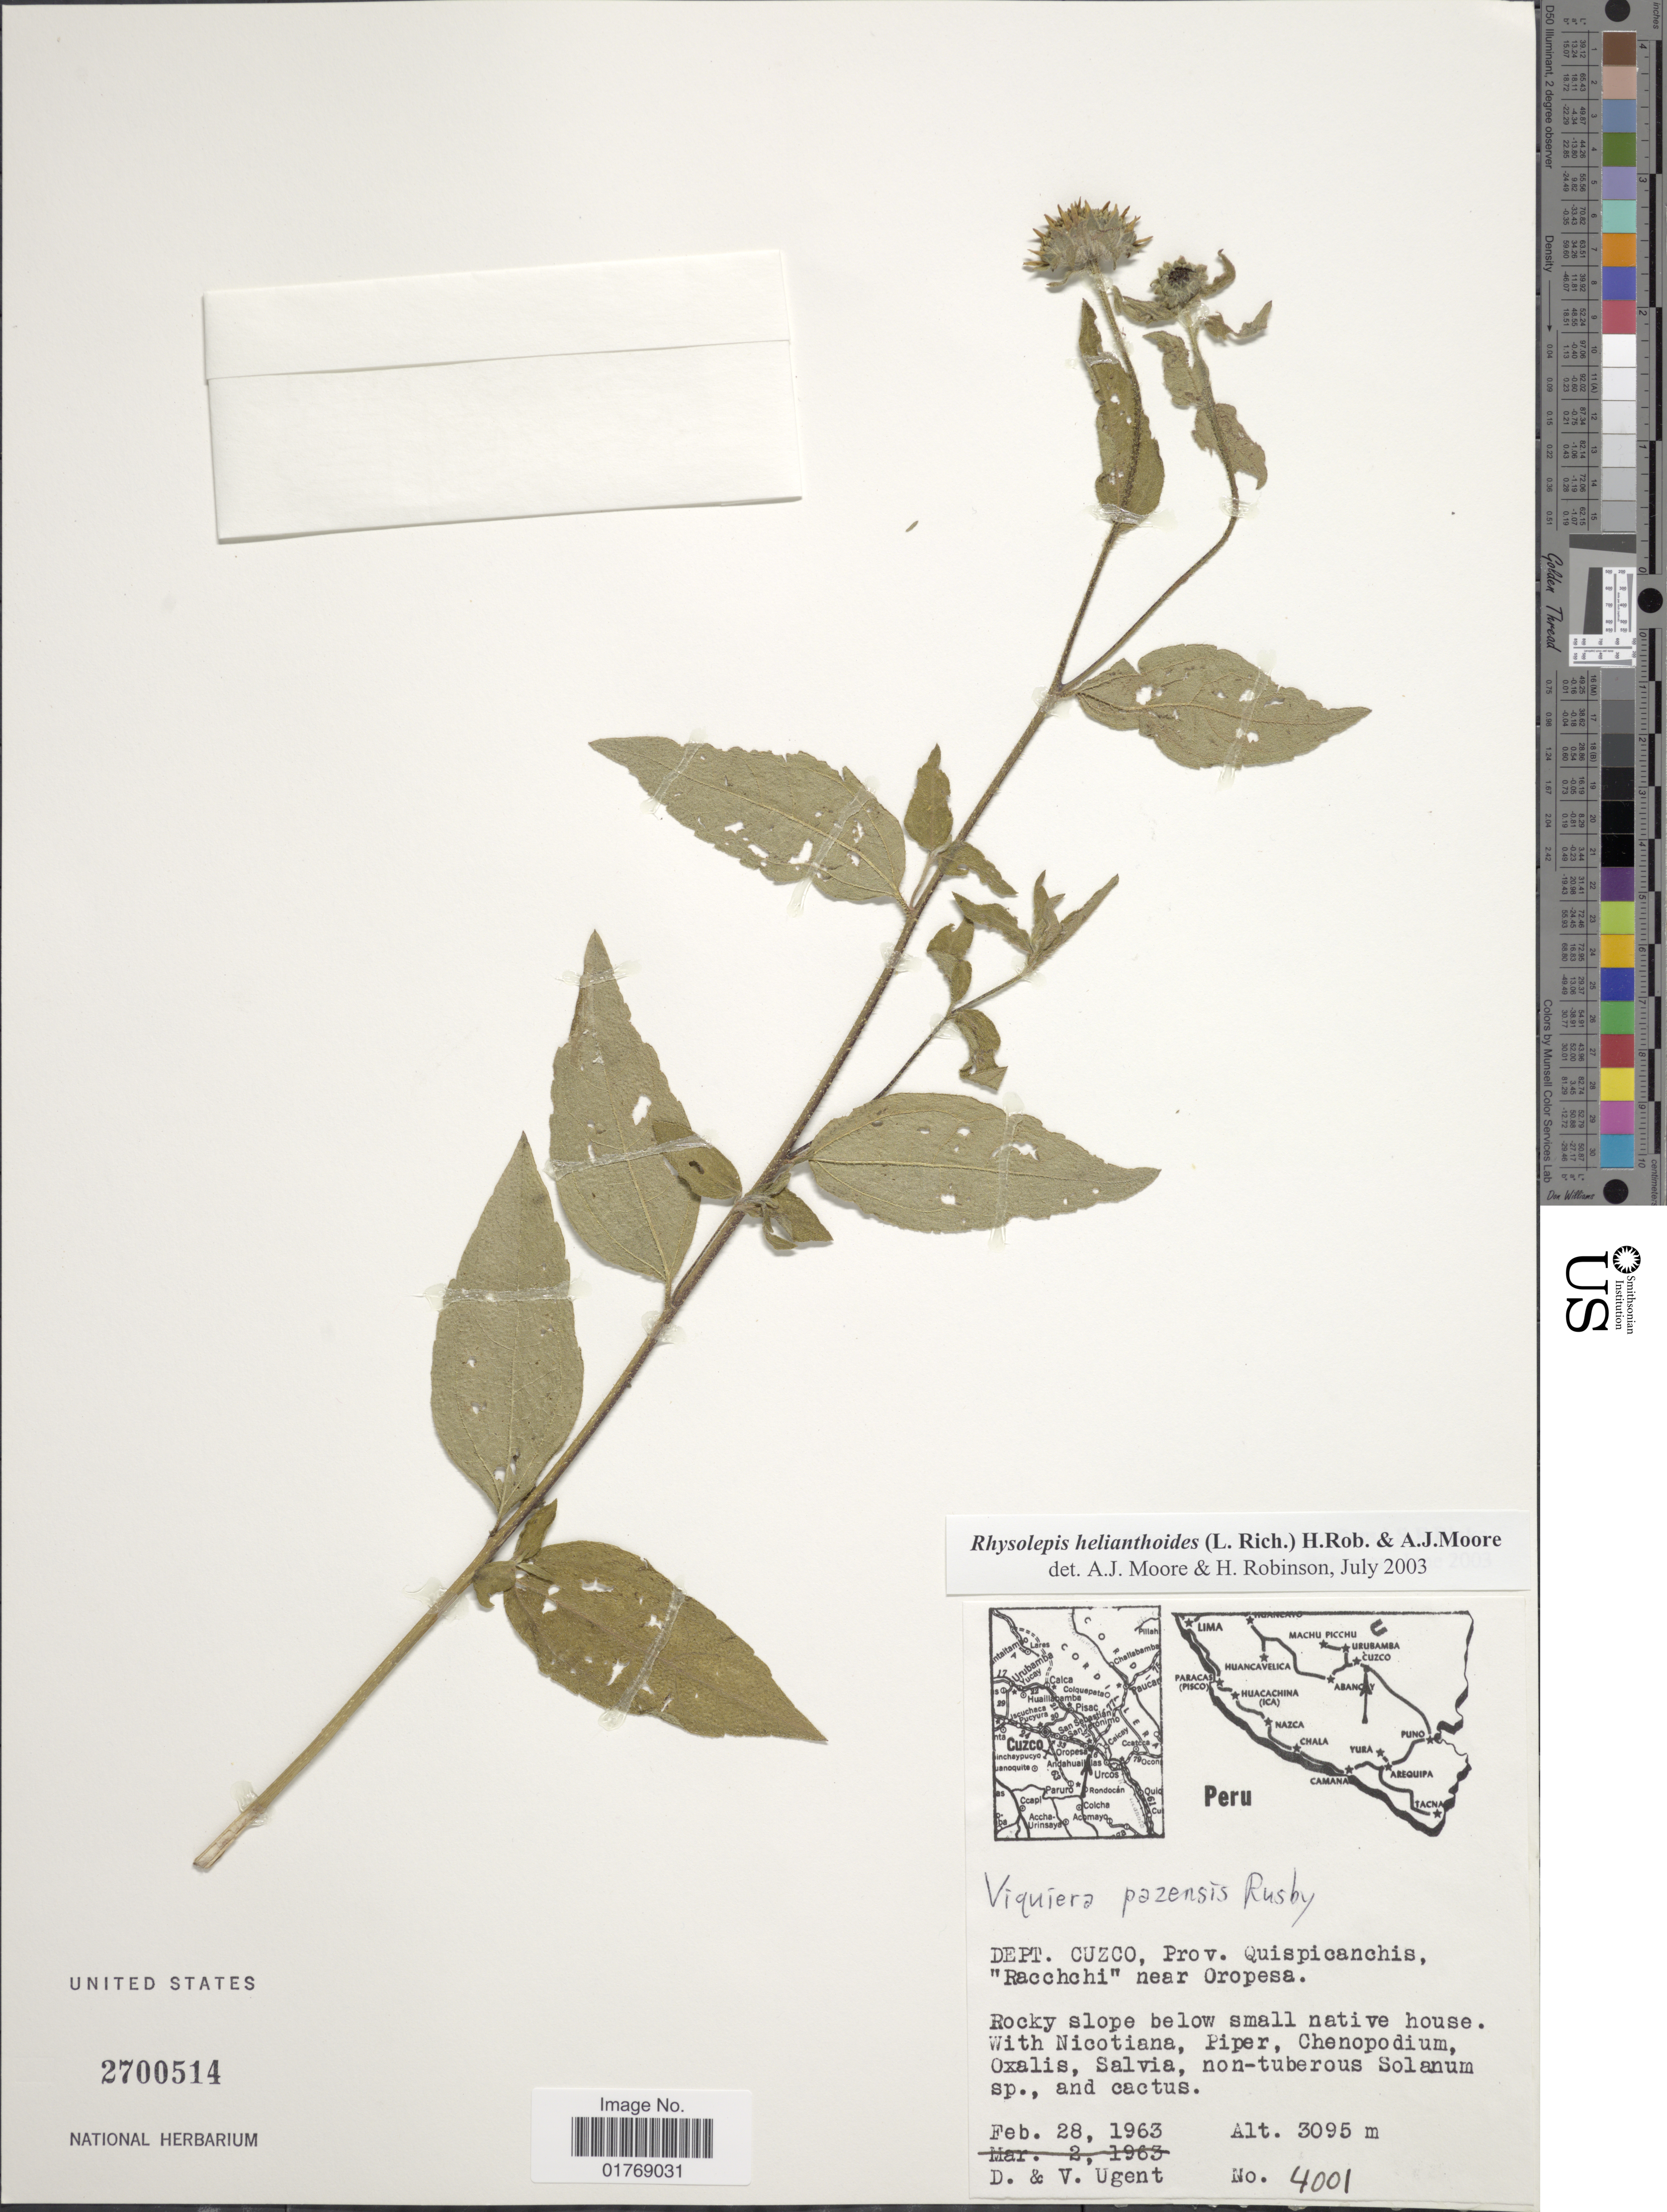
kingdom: Plantae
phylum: Tracheophyta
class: Magnoliopsida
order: Asterales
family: Asteraceae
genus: Viguiera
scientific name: Viguiera procumbens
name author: (Pers.) S.F. Blake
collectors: D. Ugent & V. Ugent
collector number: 4001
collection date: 1963-02-28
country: Peru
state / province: Cusco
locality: Dept. Cuzco, Prov. Quispicanchis, "Racchchi" near Oropesa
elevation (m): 3095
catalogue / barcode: US 2700514